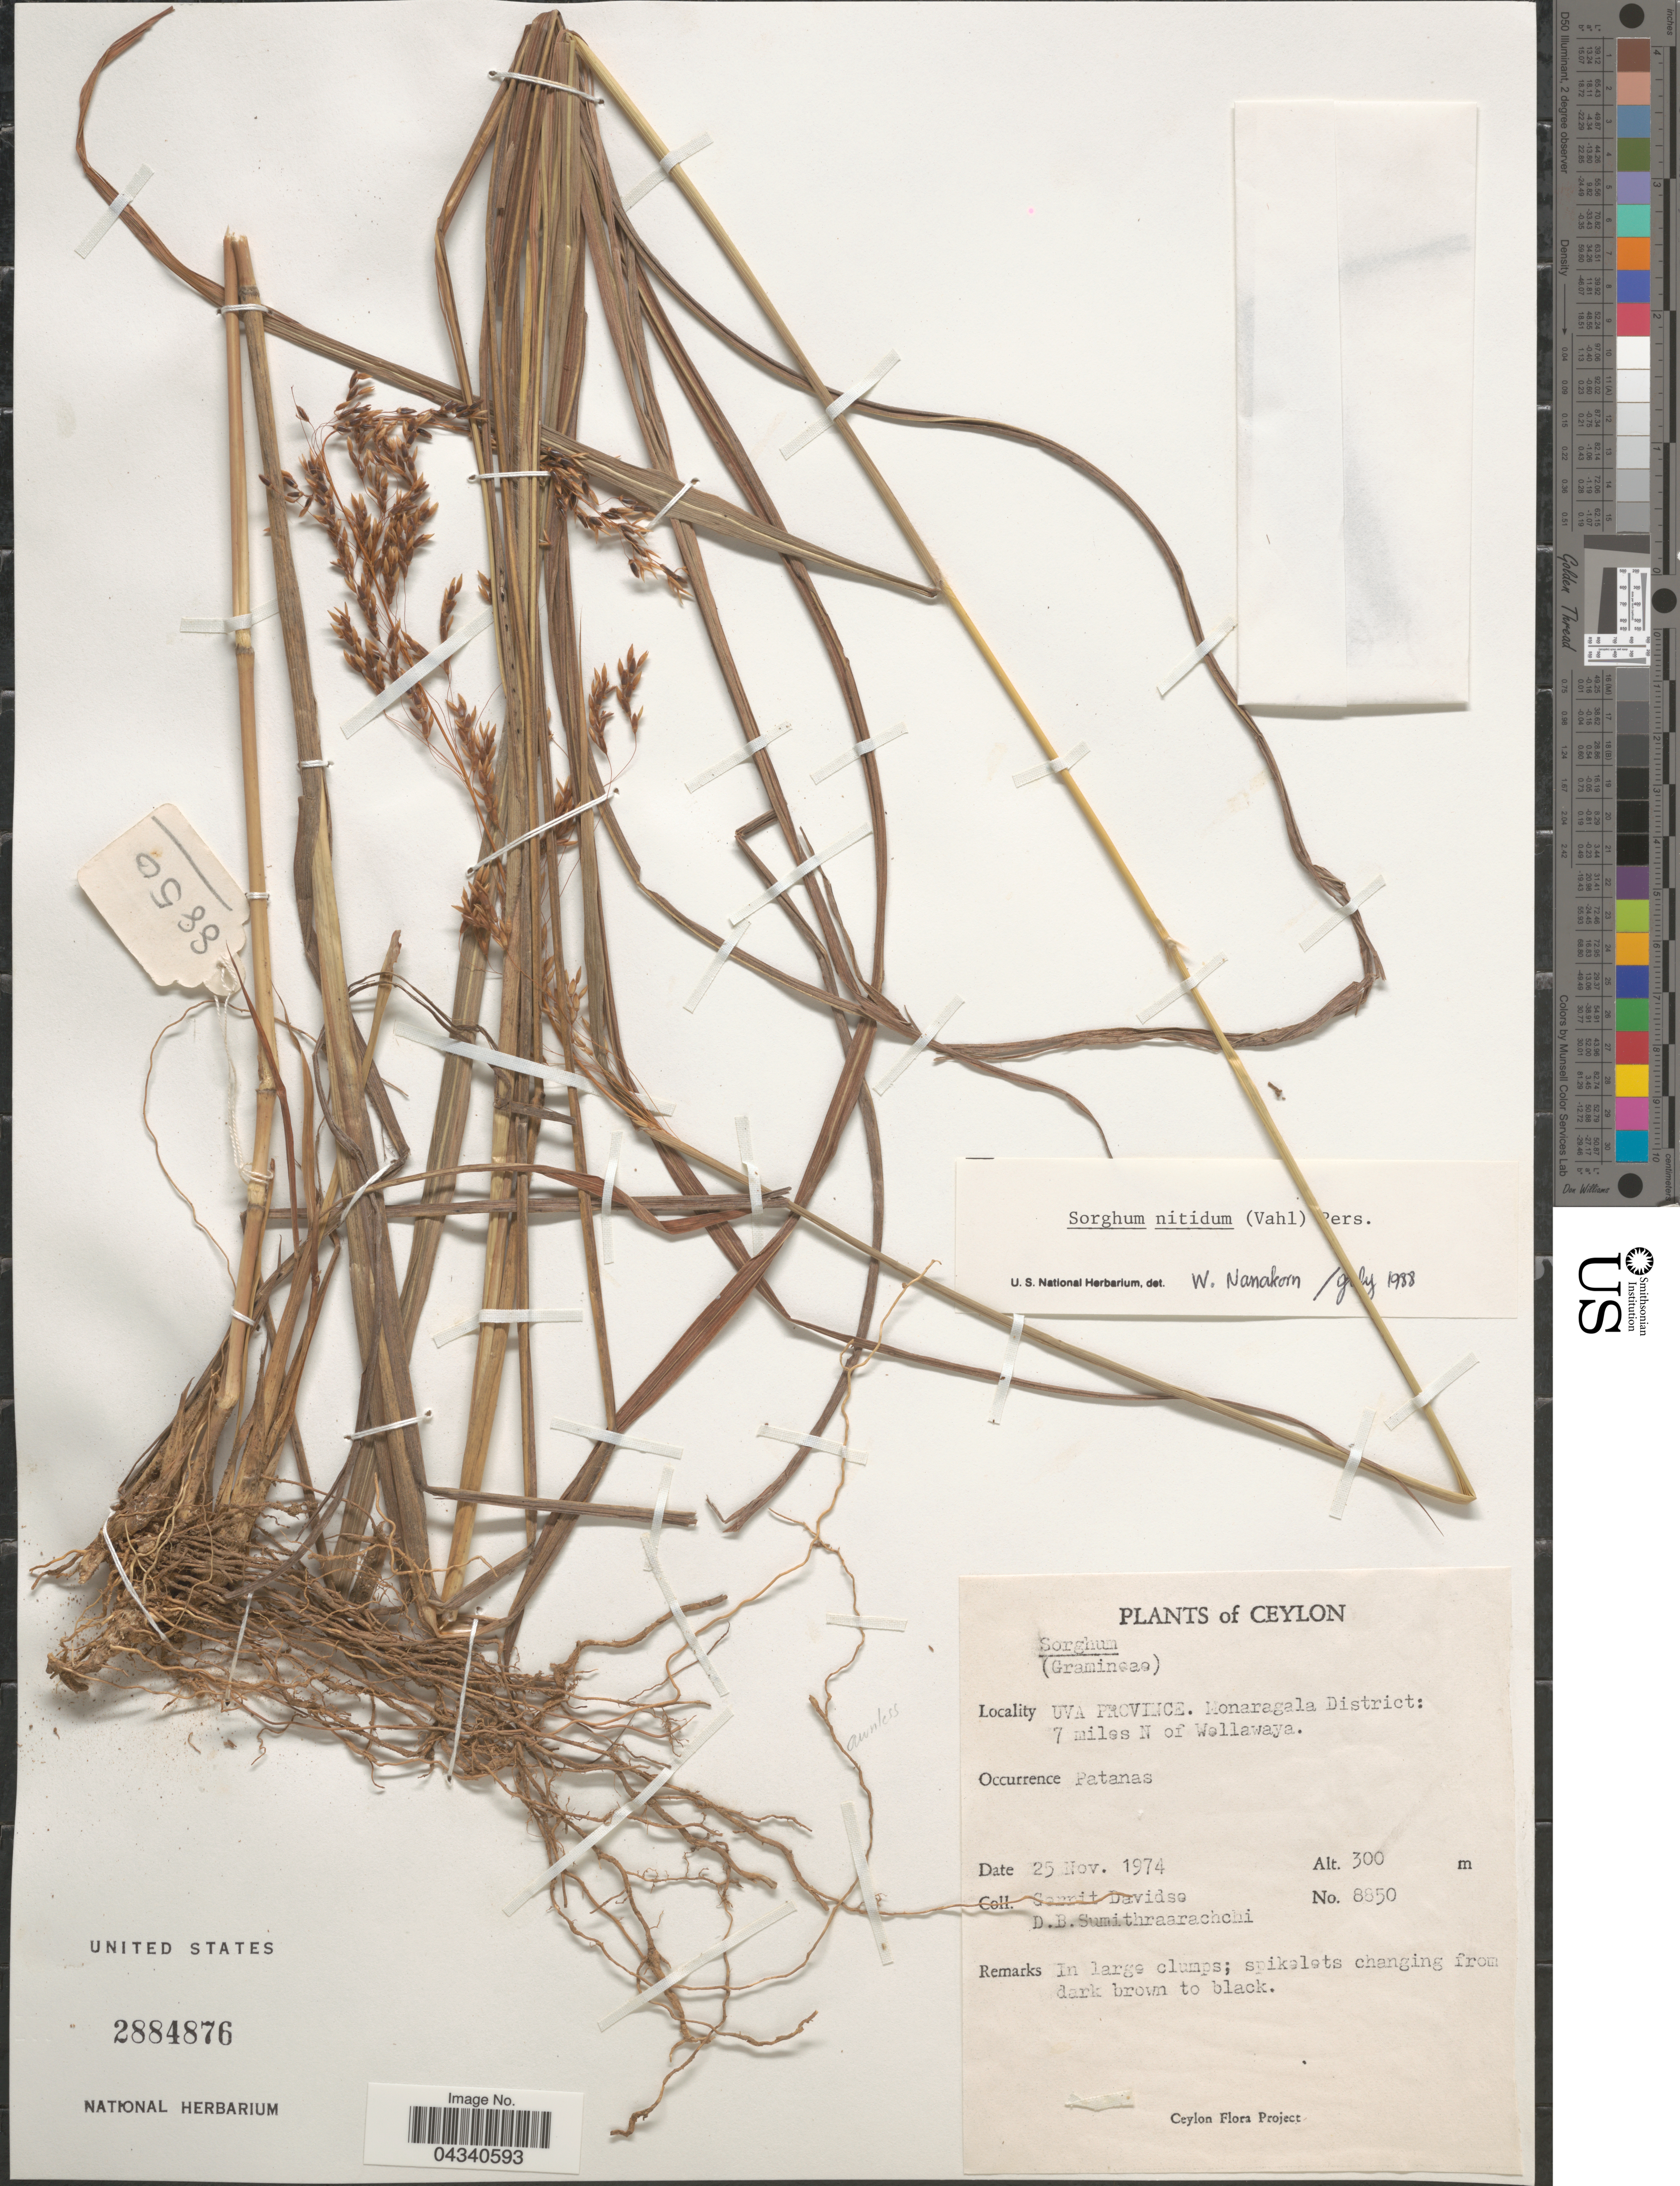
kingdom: Plantae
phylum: Tracheophyta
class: Liliopsida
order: Poales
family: Poaceae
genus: Sorghum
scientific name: Sorghum nitidum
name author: (Vahl) Pers.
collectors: G. Davidse & D. B. Sumithraarachchi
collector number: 8850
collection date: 1974-11-25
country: Sri Lanka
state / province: Uva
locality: Ceylon. Monaragala District: 7 miles N of Wellawaya.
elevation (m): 300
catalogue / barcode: US 2884876